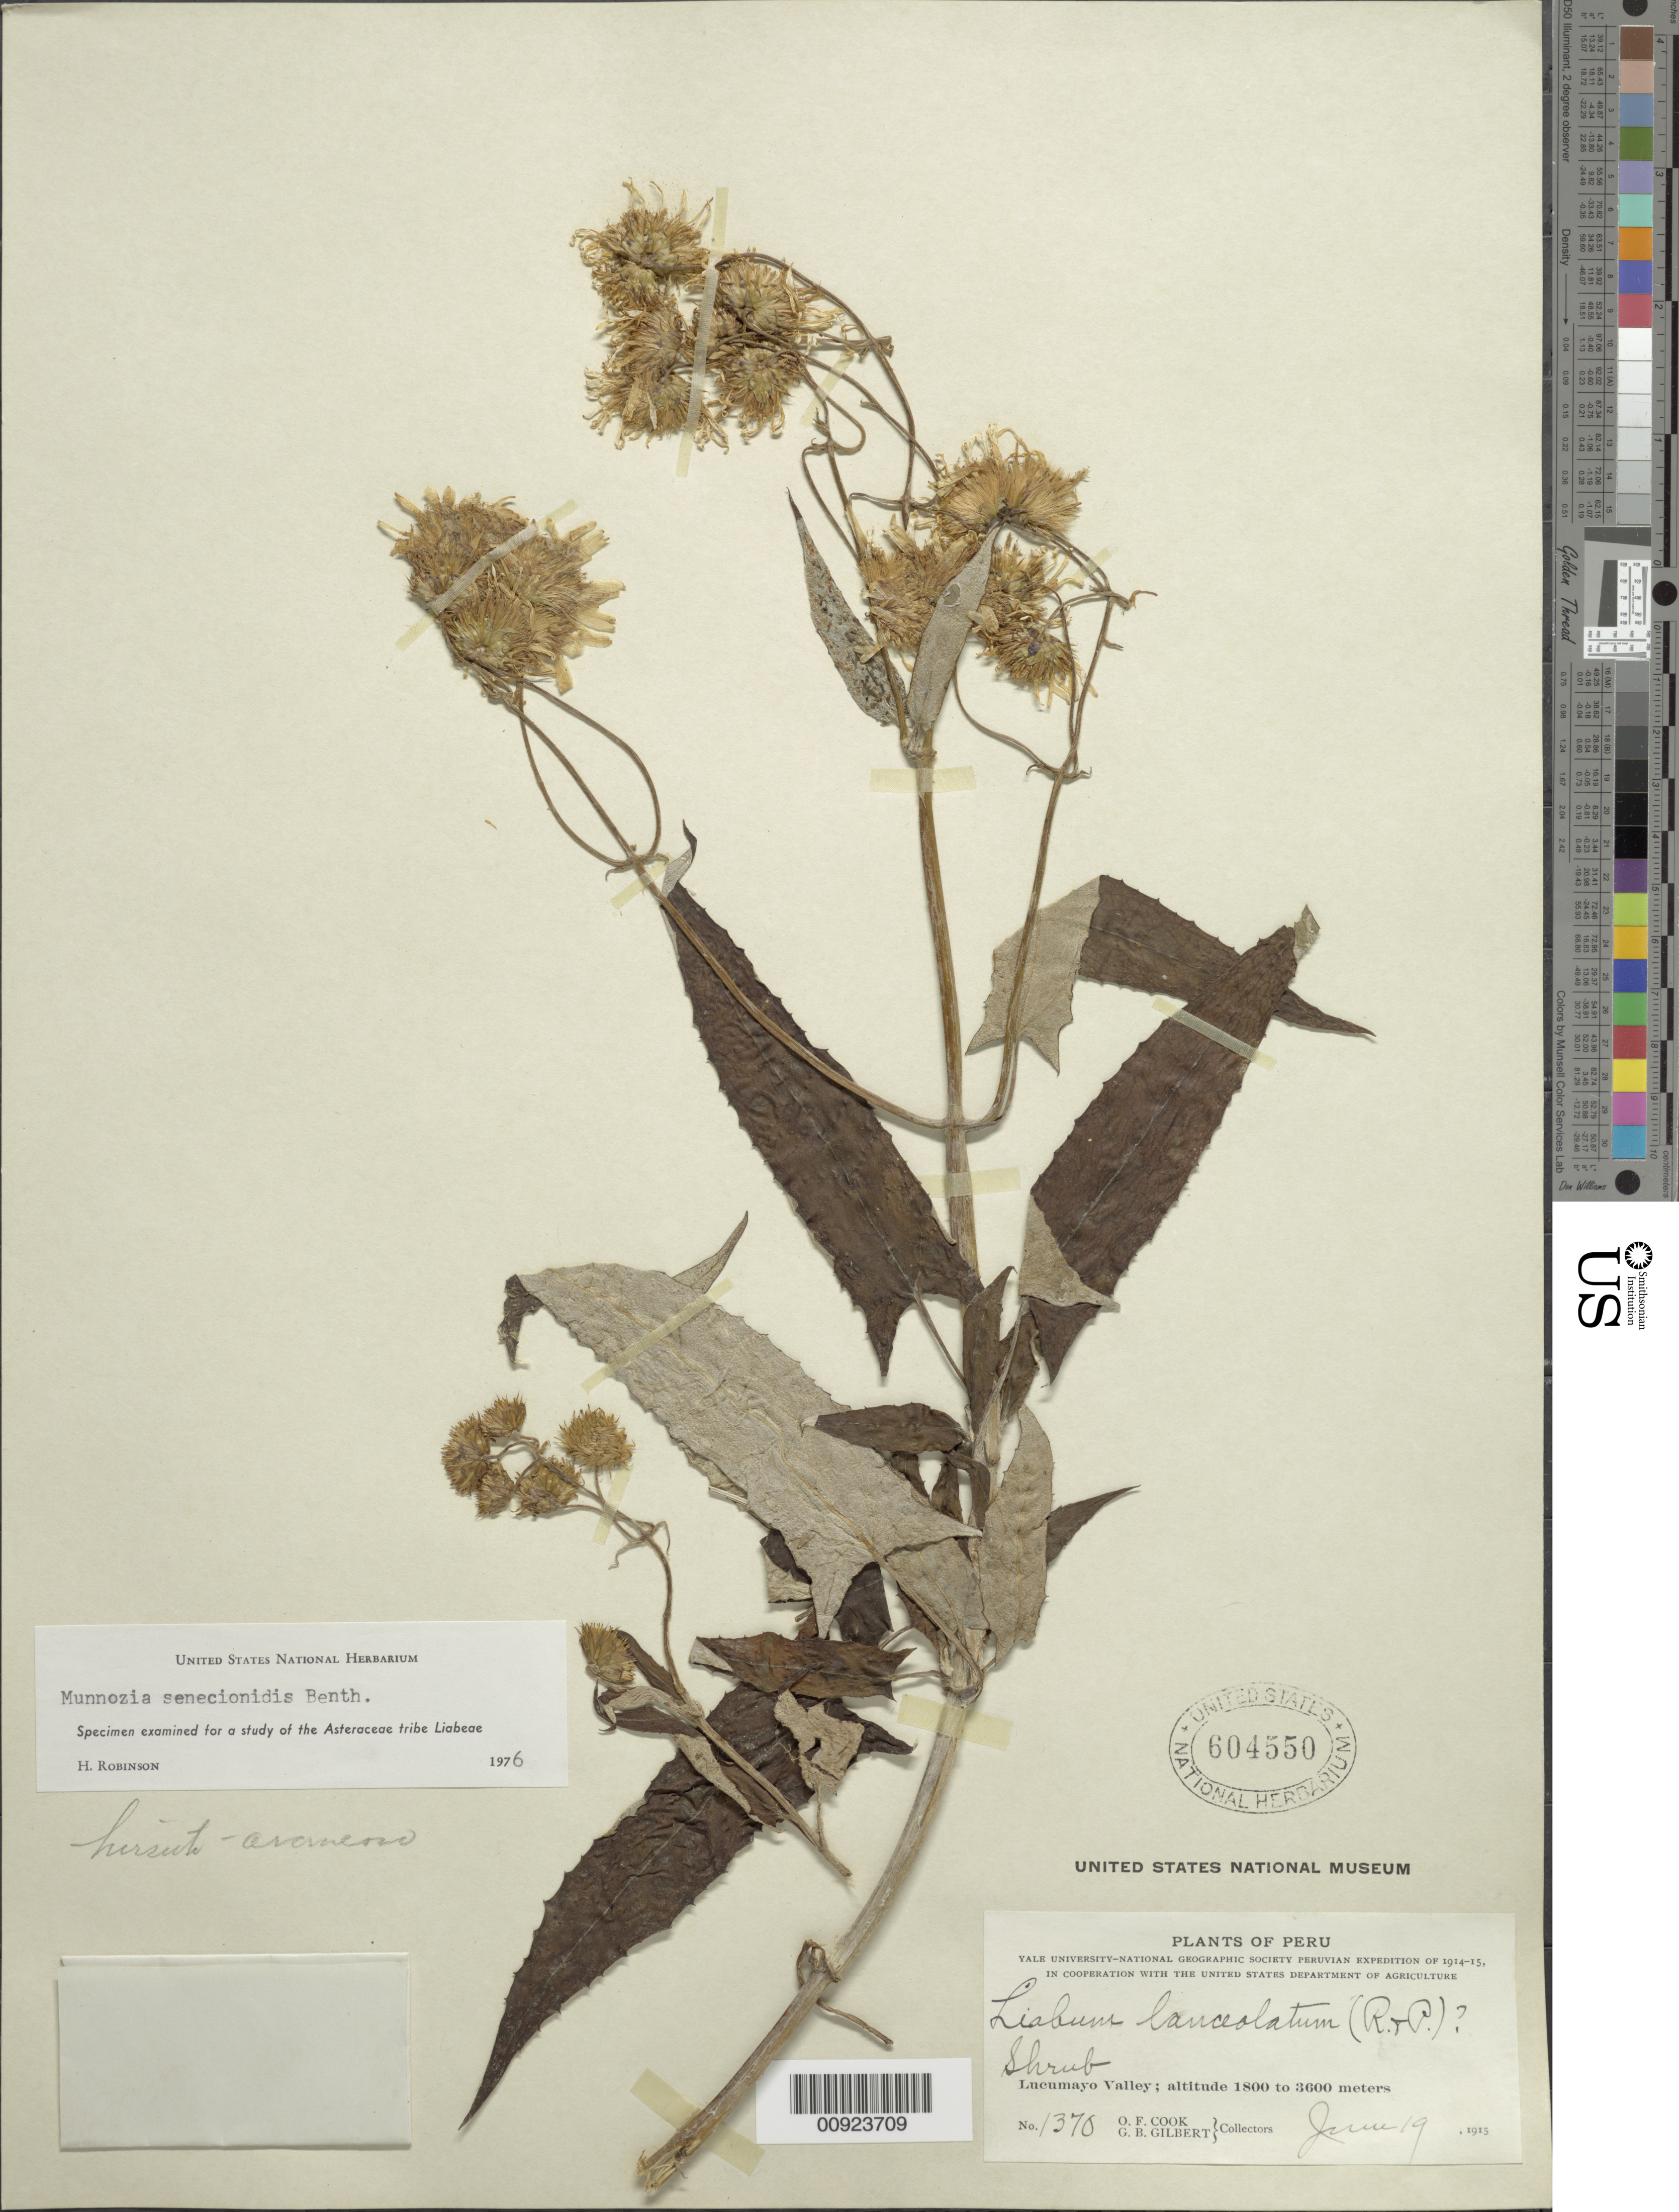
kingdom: Plantae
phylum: Tracheophyta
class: Magnoliopsida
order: Asterales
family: Asteraceae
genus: Munnozia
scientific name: Munnozia senecionidis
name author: Benth.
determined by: Robinson, Harold E., (US)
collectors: O. F. Cook & G. B. Gilbert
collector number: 1370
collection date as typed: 19 June 1913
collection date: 1913-06-19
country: Peru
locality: Lucumayo Valley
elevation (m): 1800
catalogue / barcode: US 604550